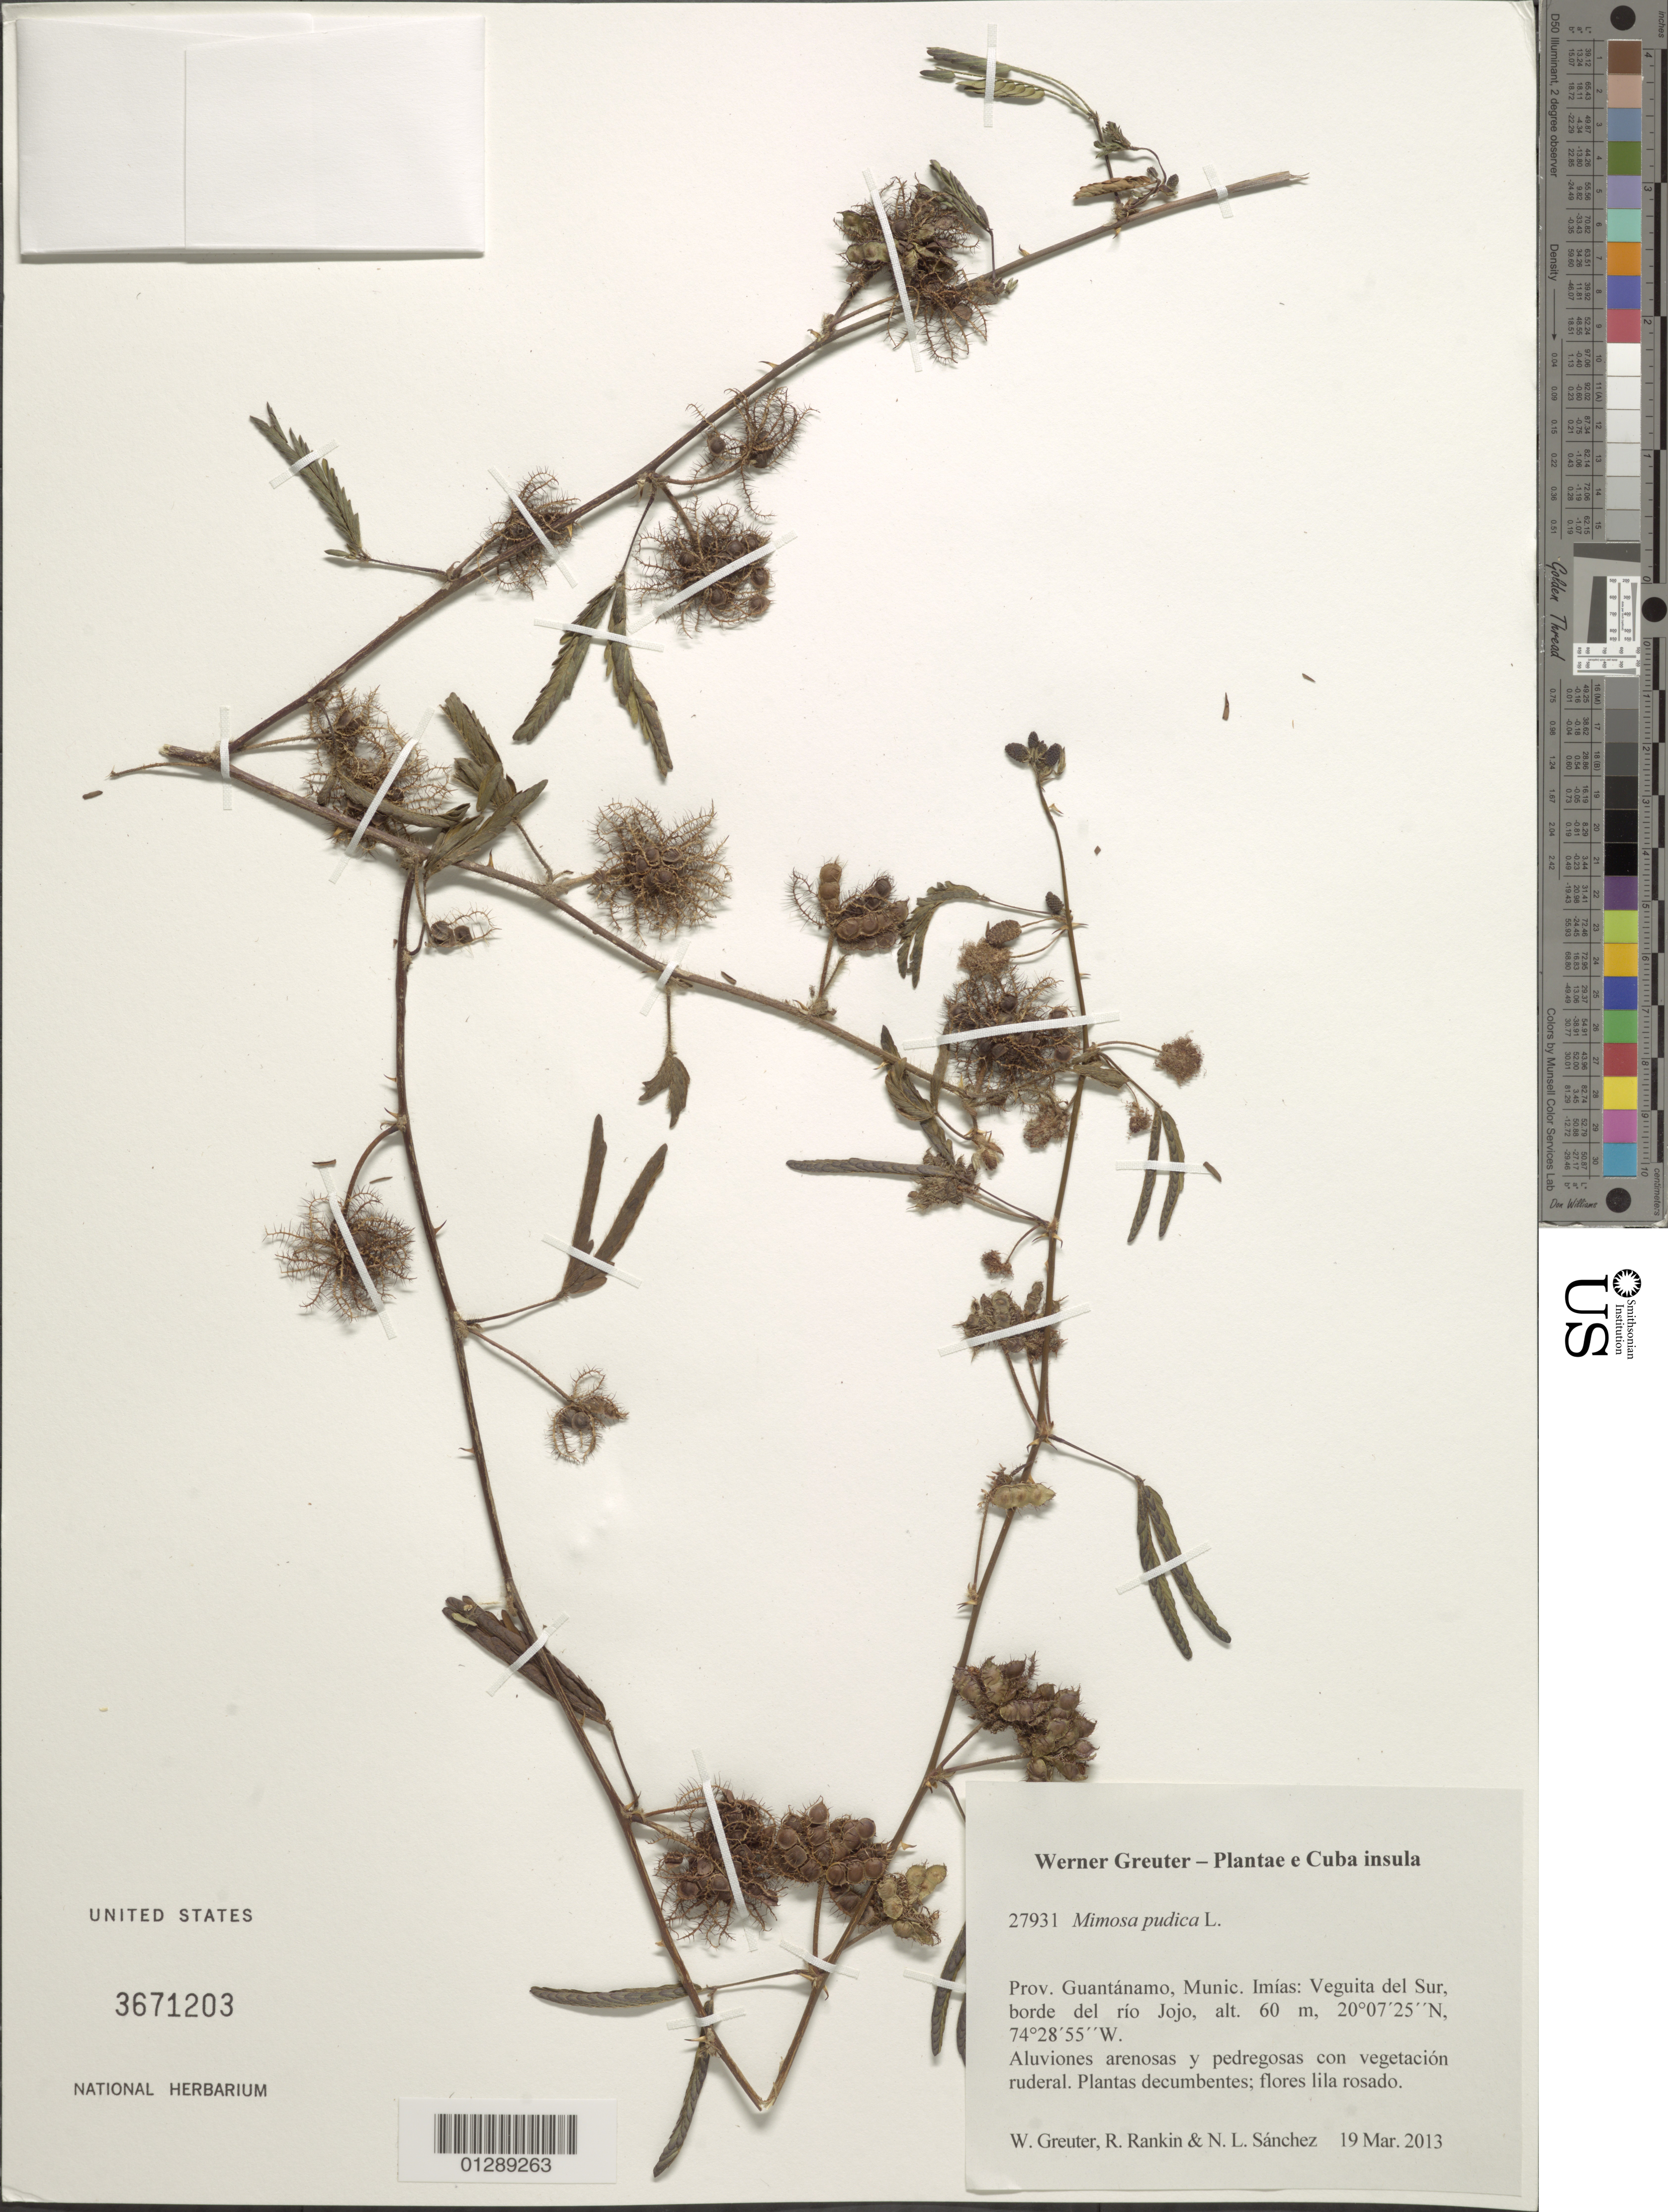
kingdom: Plantae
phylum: Tracheophyta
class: Magnoliopsida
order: Fabales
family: Fabaceae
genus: Mimosa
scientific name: Mimosa pudica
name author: L.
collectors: W. R. Greuter, R. Rankin Rodriguez & N. Sanchez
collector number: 27931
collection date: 2013-03-19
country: Cuba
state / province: Guantanamo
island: Cuba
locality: Munic. Imías: Veguita del Sur, borde del río Jojo.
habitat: Aluviones arenosas y pedregosas vegetación ruderal.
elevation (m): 60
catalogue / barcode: US 3671203